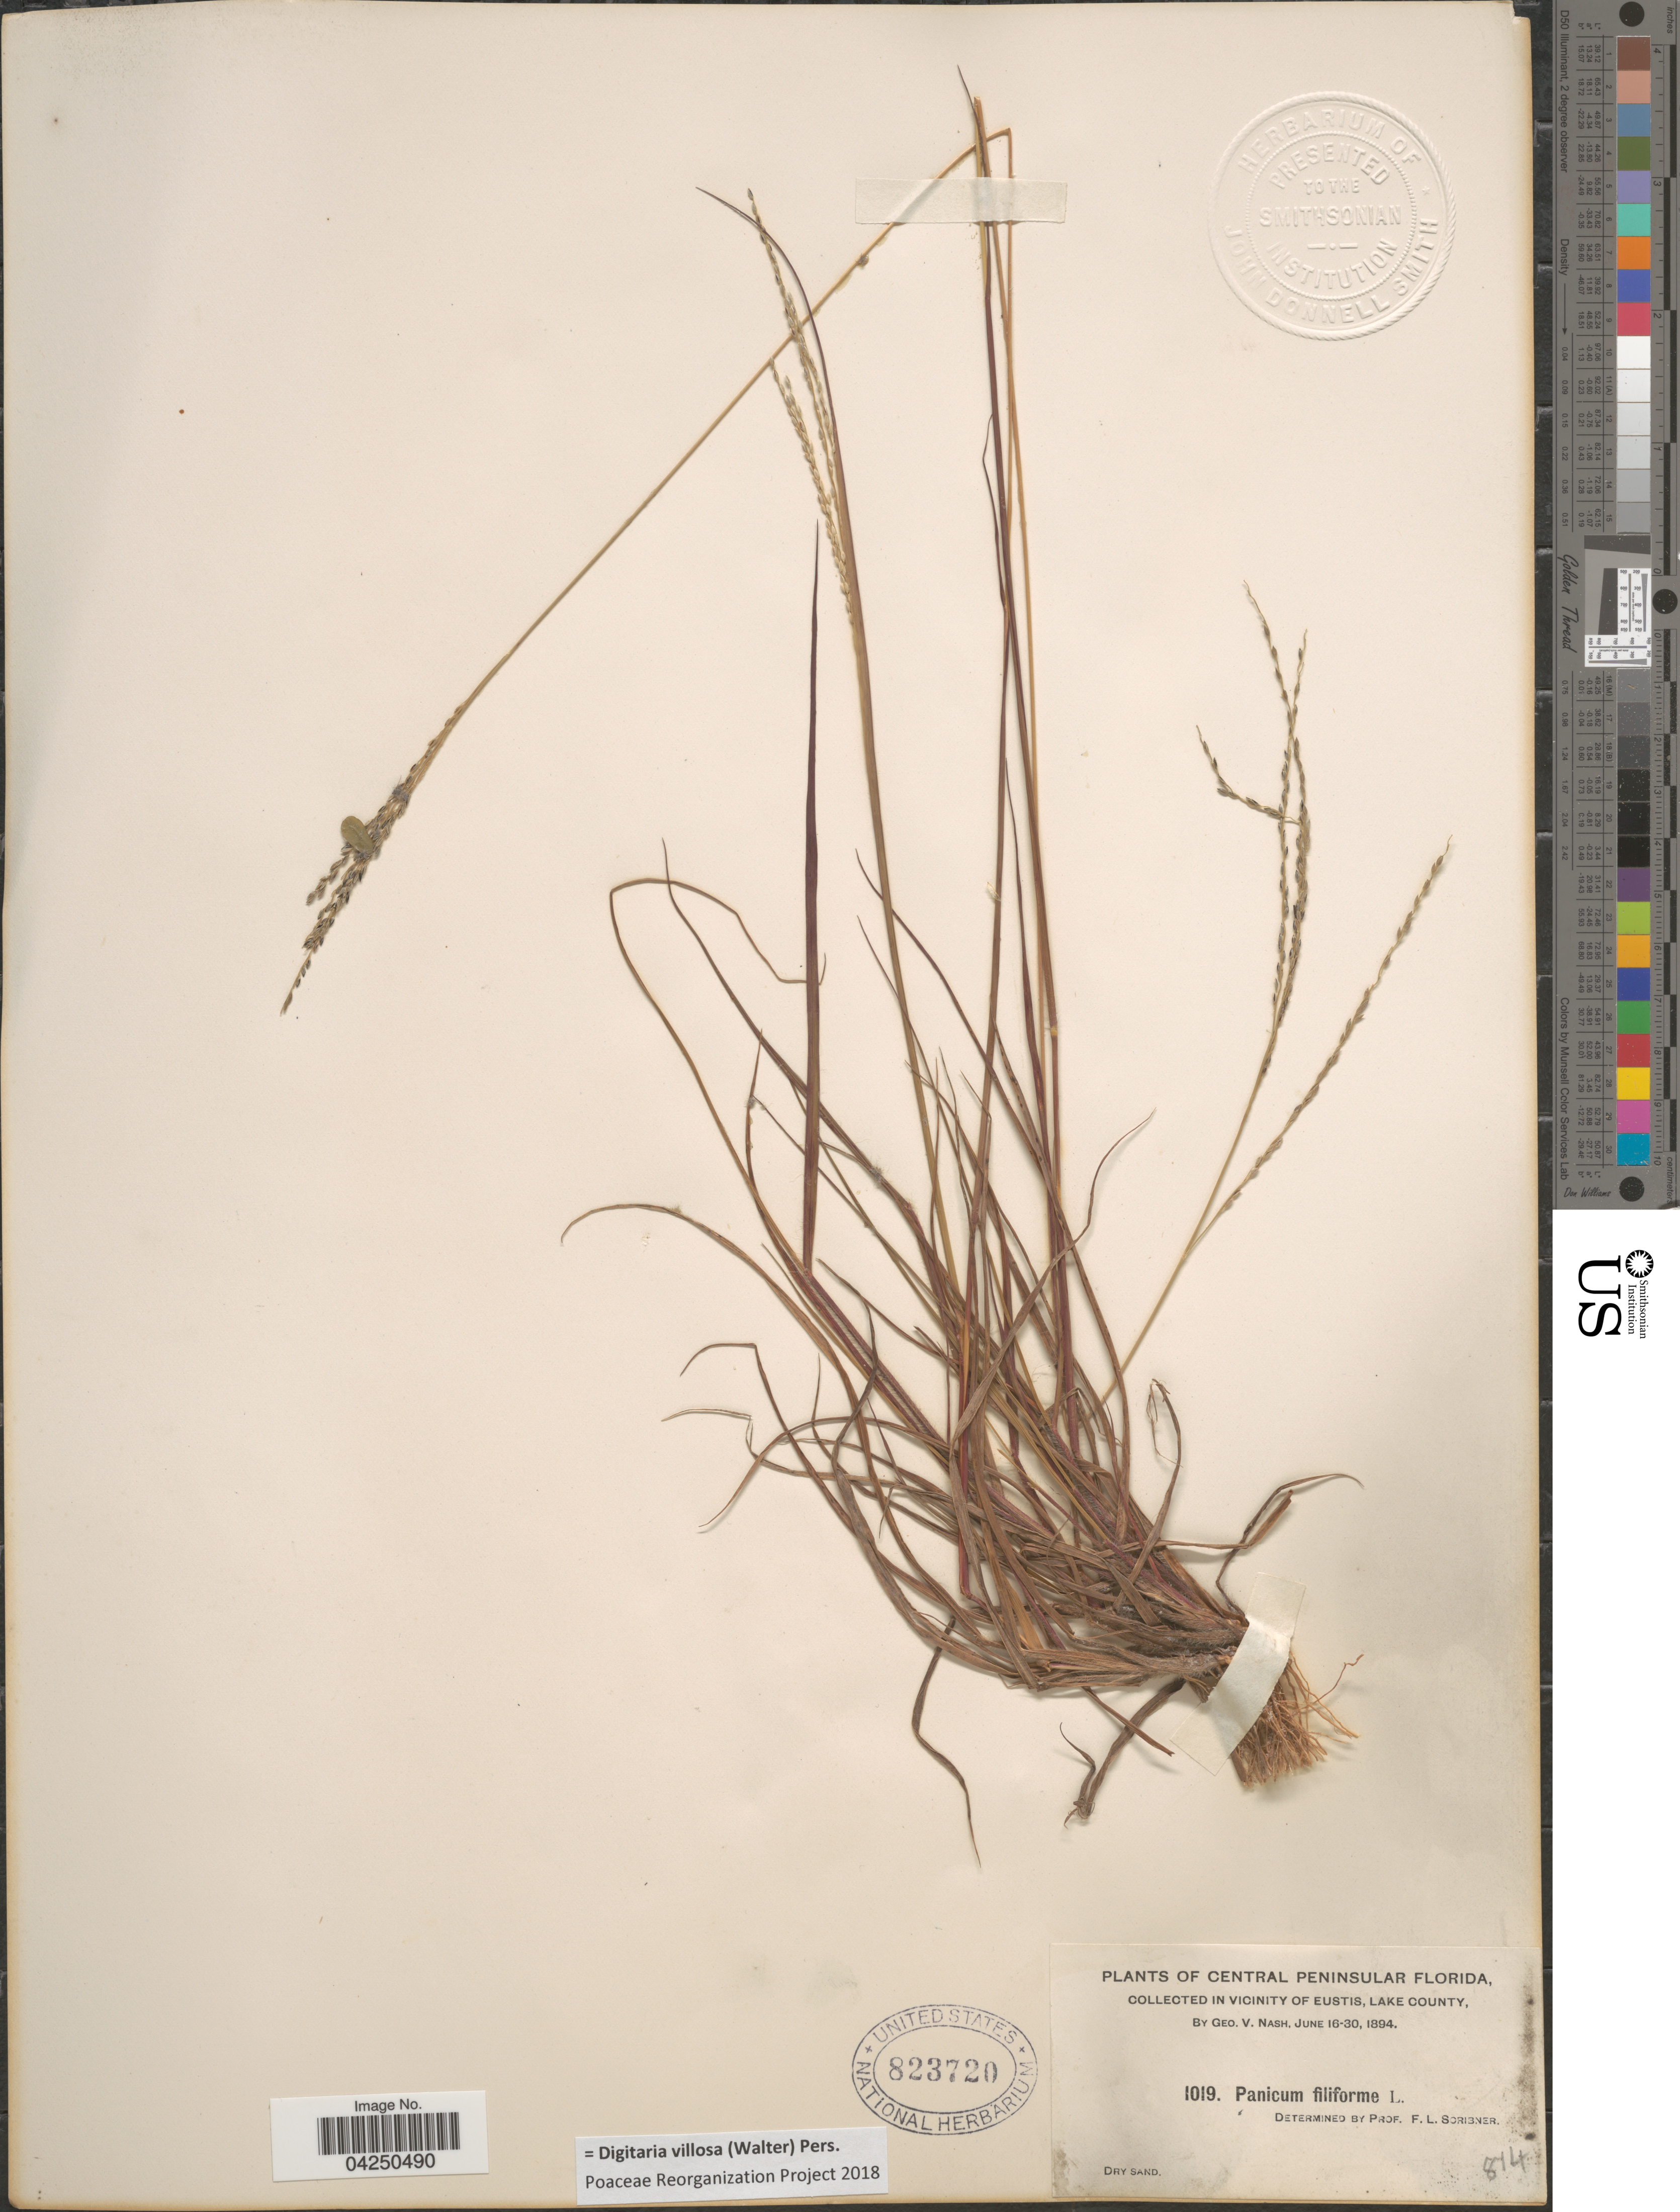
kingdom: Plantae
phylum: Tracheophyta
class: Liliopsida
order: Poales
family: Poaceae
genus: Digitaria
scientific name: Digitaria villosa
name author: (Walter) Pers.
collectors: G. V. Nash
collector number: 1019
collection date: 1894-06-16/1894-06-30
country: United States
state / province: Florida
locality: Central Peninsular Florida. In vicinity of Eustis, Lake County.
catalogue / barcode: US 823720